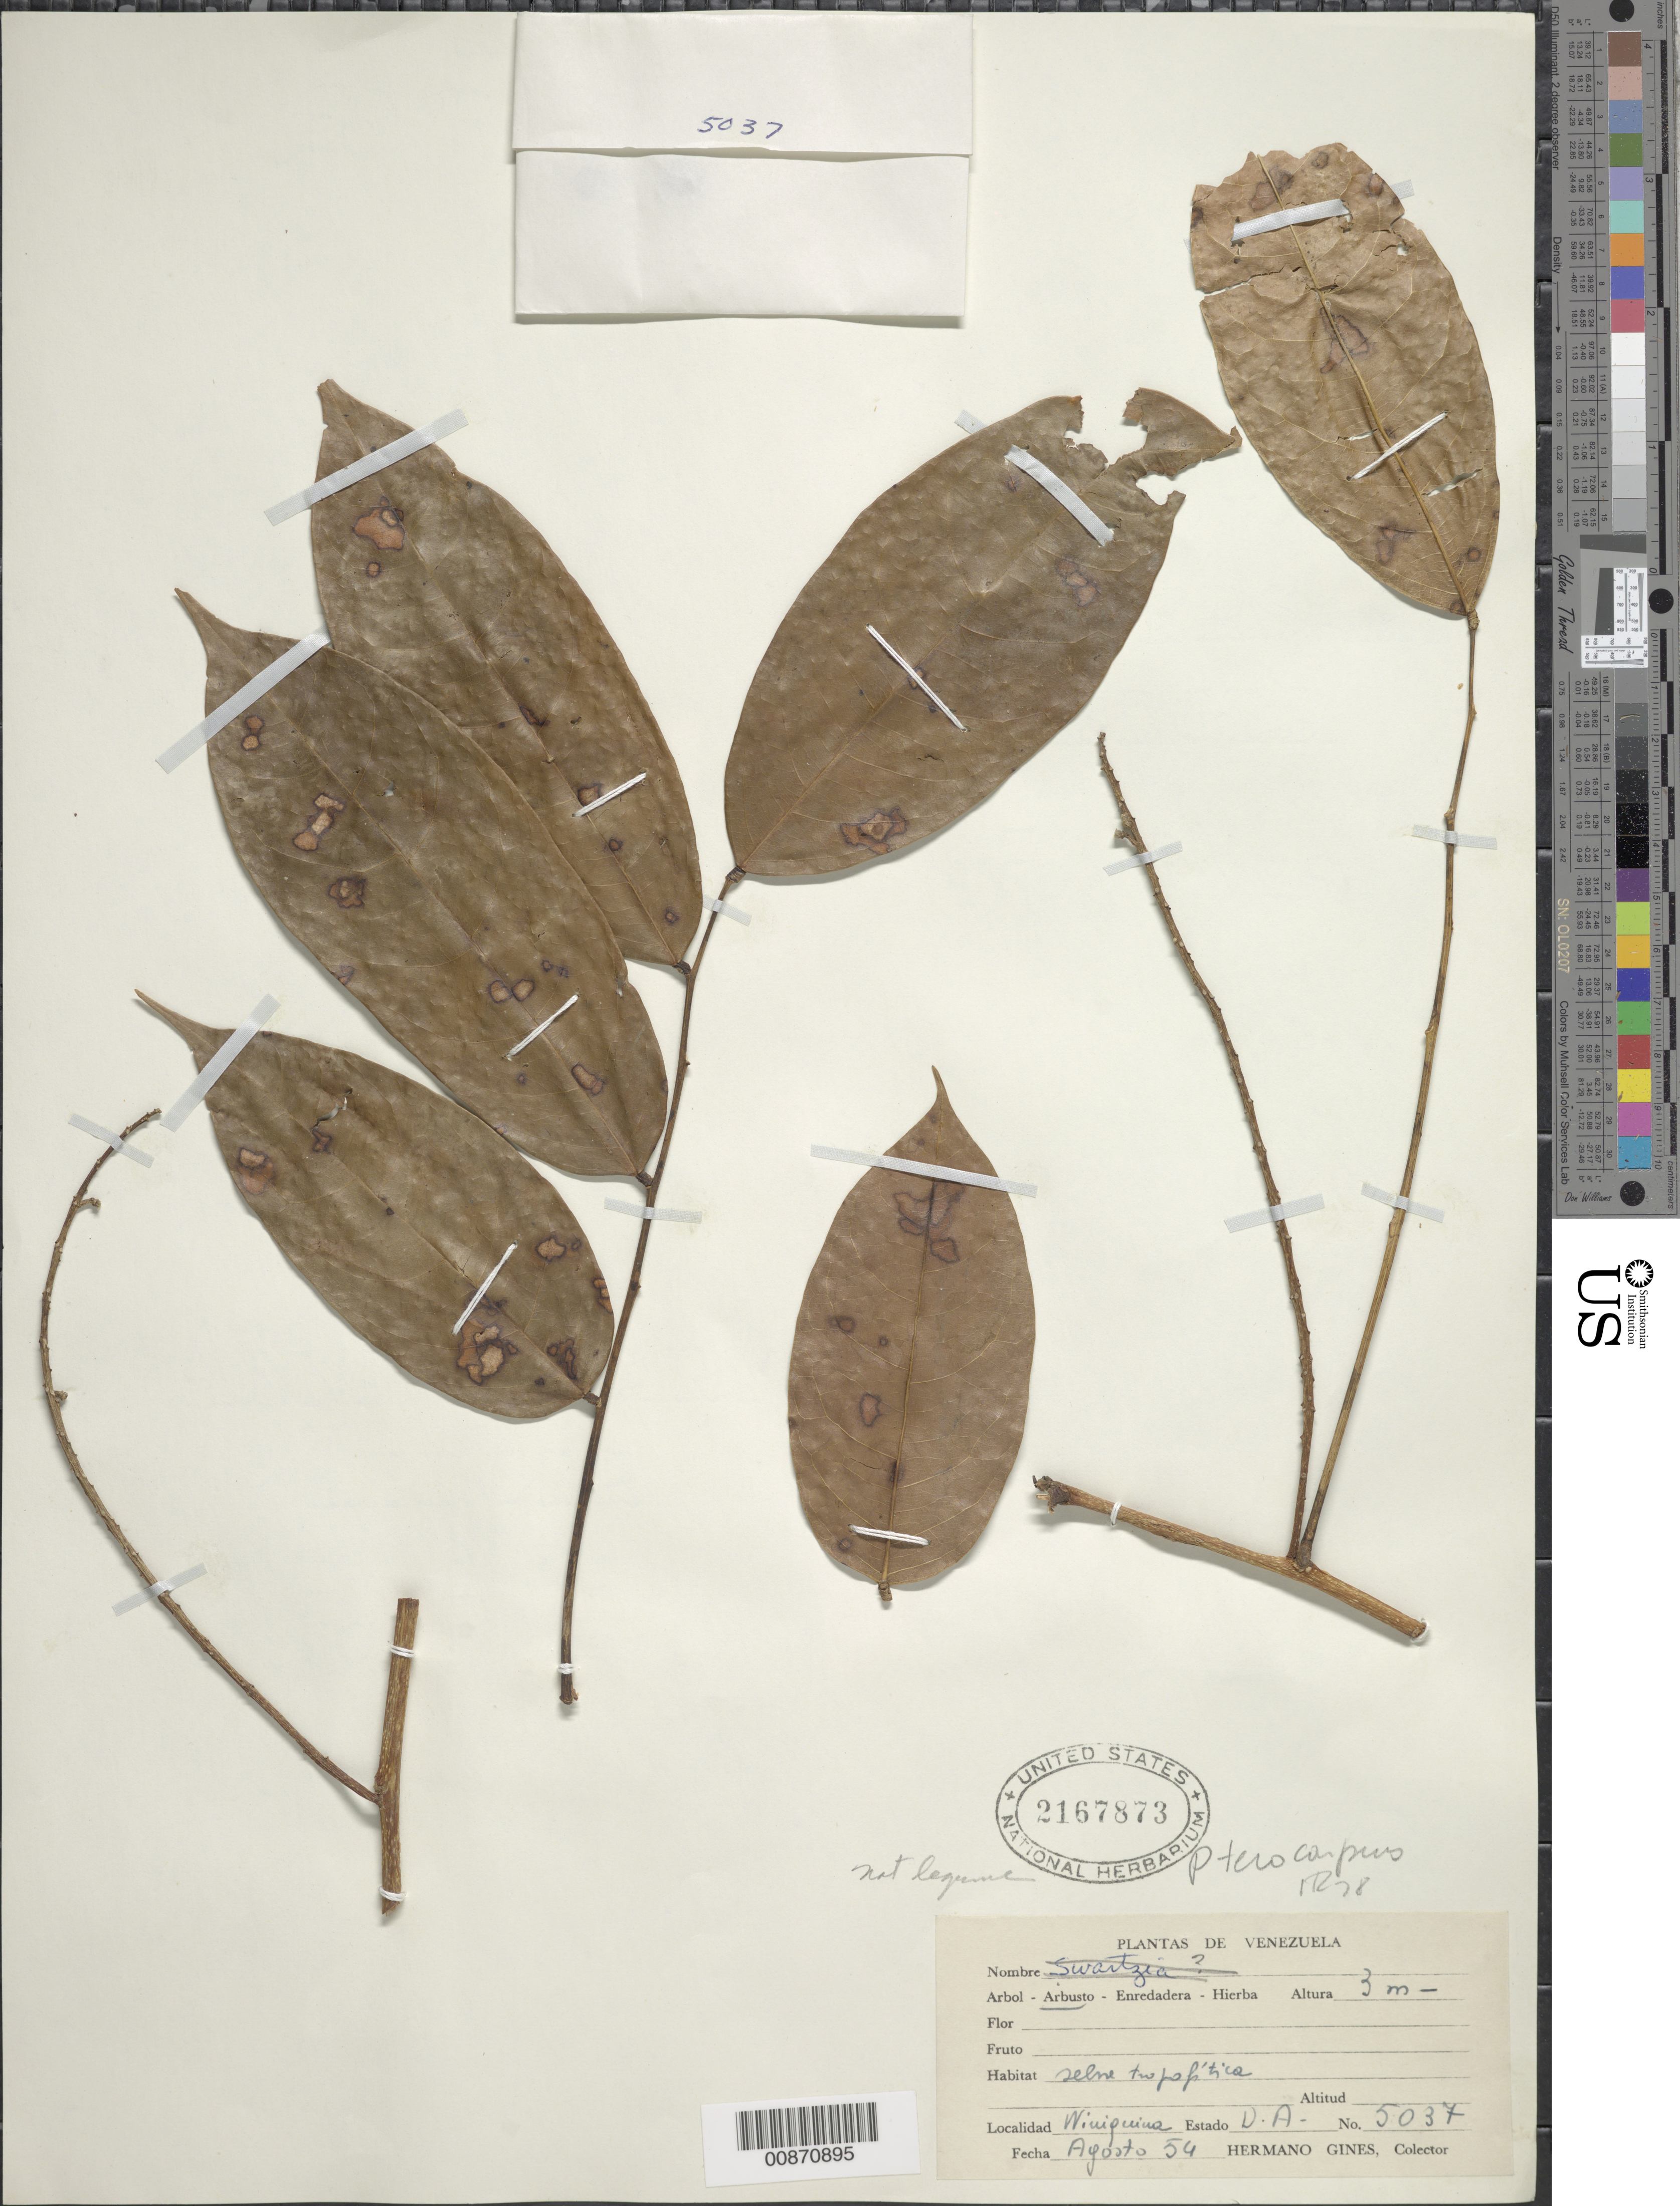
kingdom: Plantae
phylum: Tracheophyta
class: Magnoliopsida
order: Fabales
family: Fabaceae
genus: Pterocarpus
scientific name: Pterocarpus sp.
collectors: H. Gines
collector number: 5037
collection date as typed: Aug-54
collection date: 1954-08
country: Venezuela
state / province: Delta Amacuro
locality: C. Wiuiquina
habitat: Selva tropofila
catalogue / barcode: US 2167873